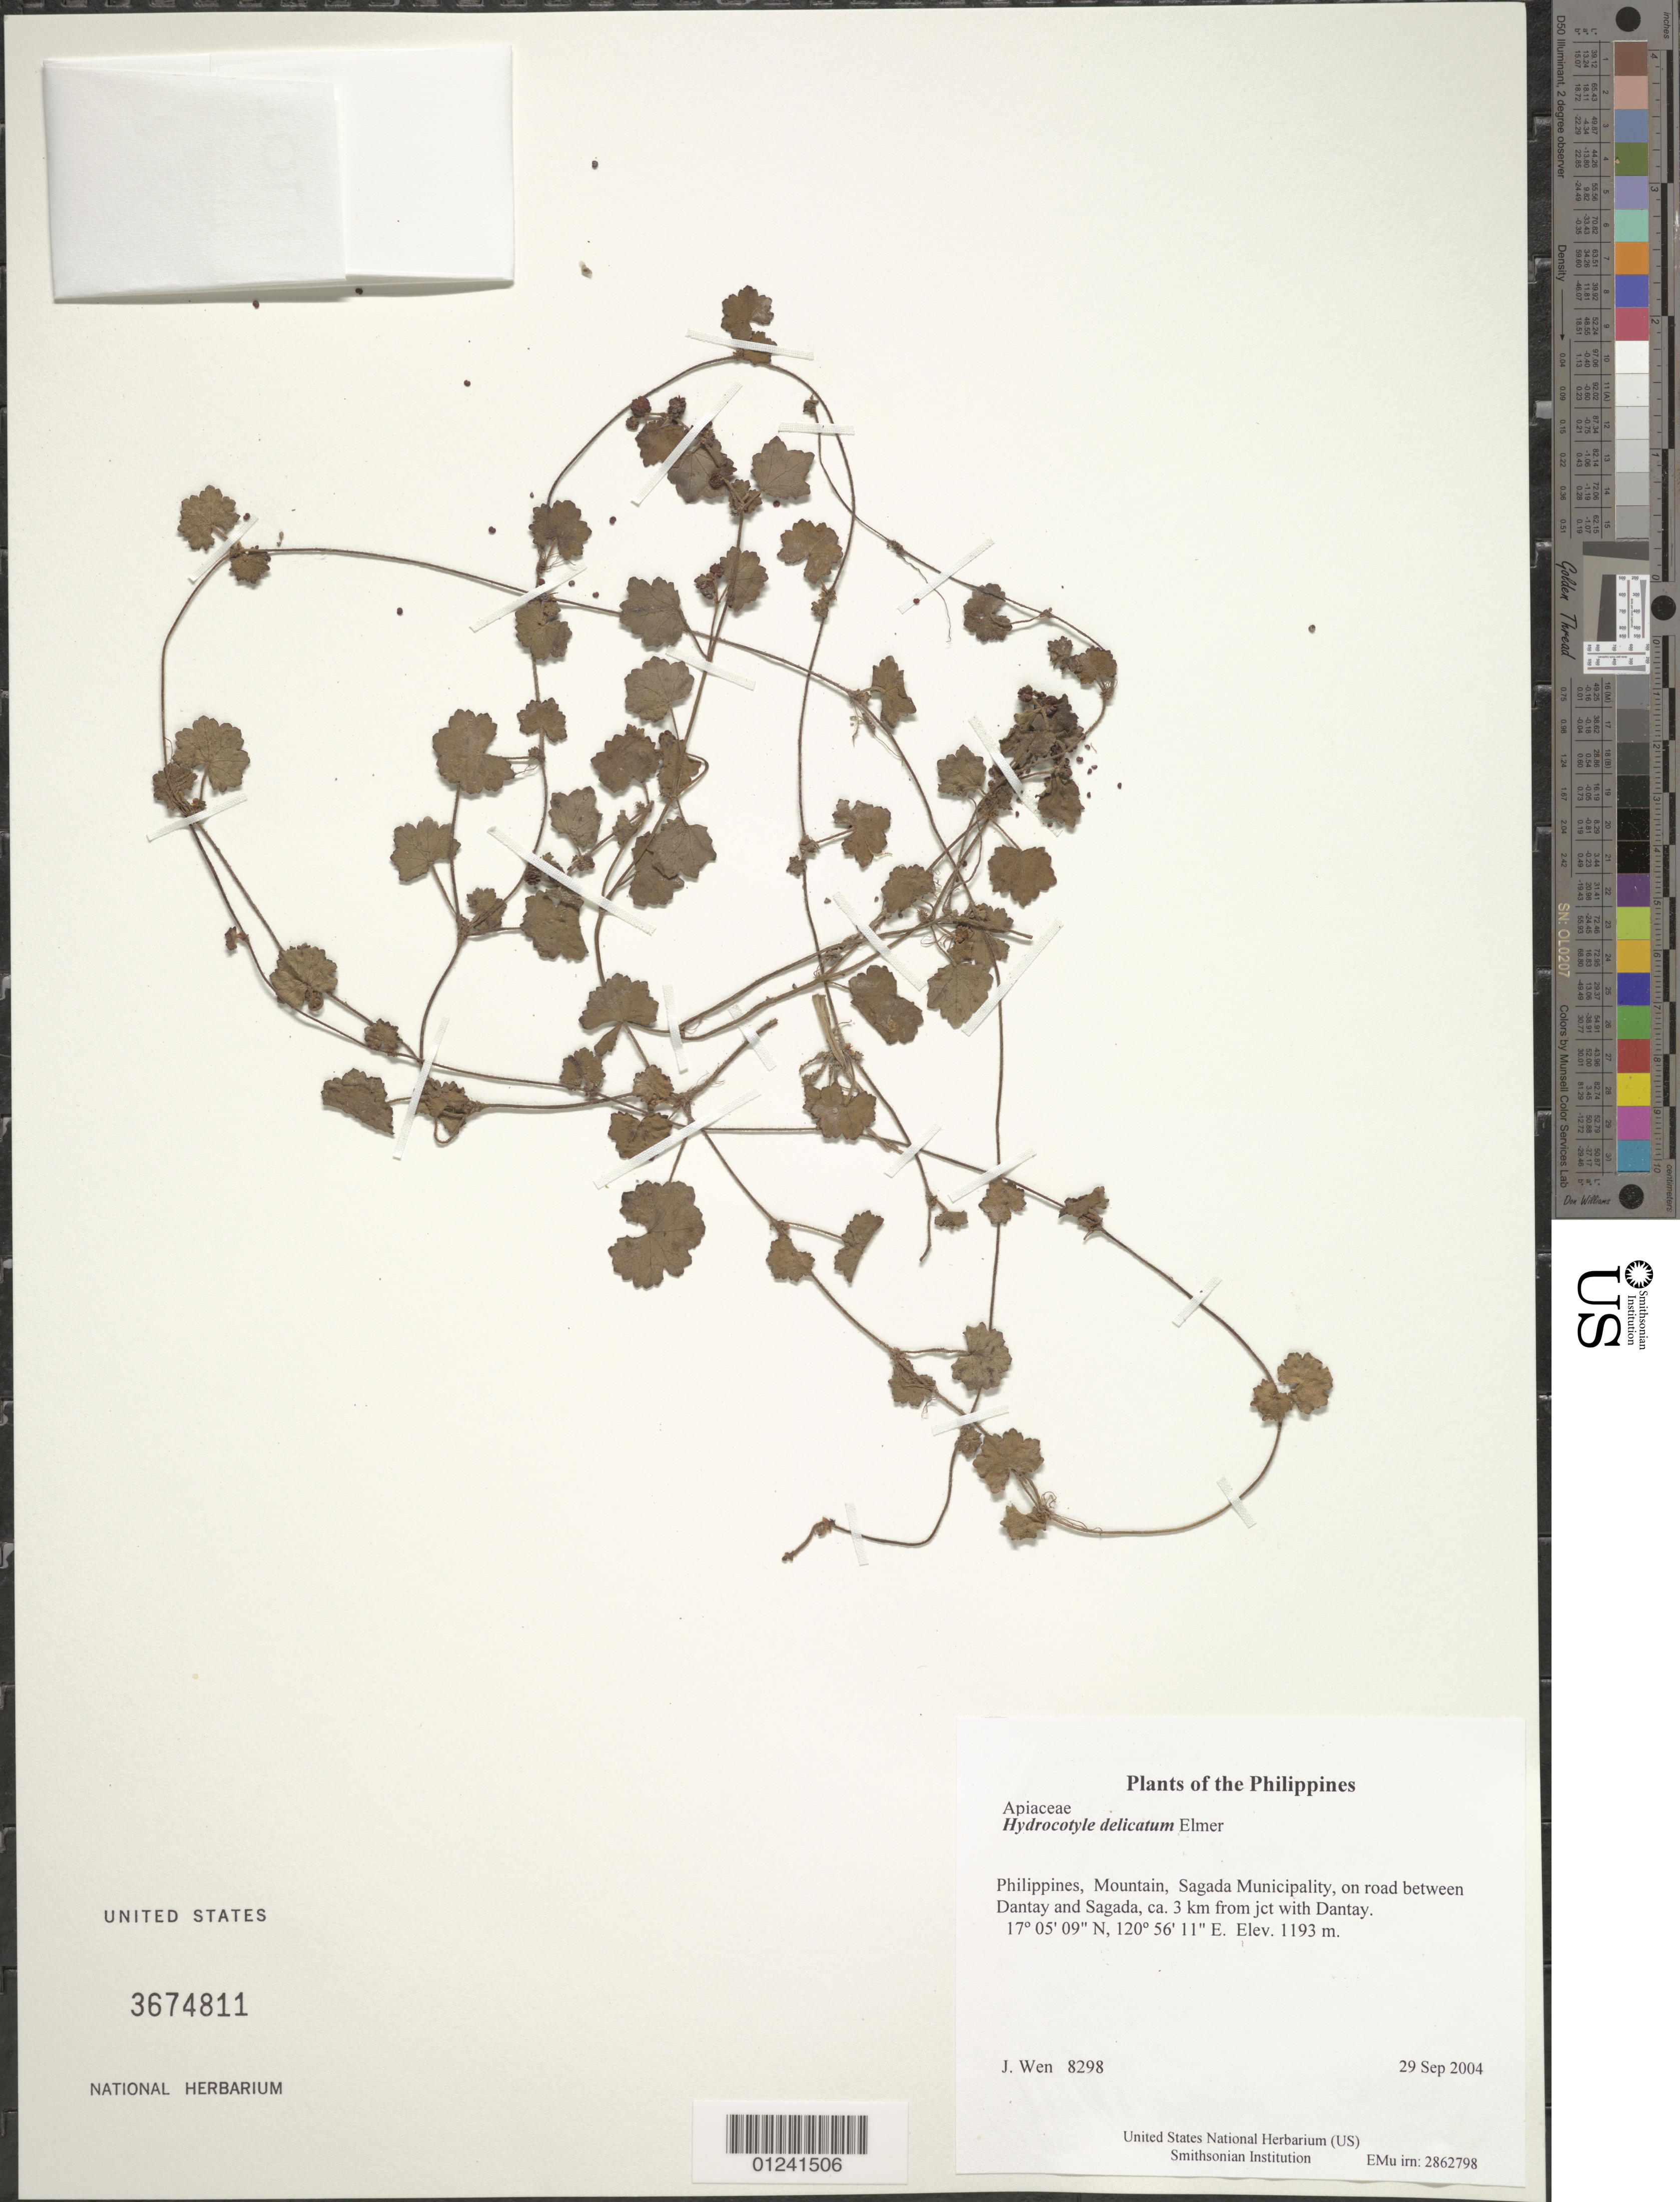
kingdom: Plantae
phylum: Tracheophyta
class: Magnoliopsida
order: Apiales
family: Araliaceae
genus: Hydrocotyle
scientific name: Hydrocotyle delicatum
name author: Elmer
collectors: J. Wen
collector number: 8298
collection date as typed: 29 Sep 2004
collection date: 2004-09-29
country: Philippines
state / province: Cordillera (Administrative Region)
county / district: Mountain province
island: Luzon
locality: Sagada Municipality, on road between Dantay and Sagada, ca. 3 km from jct with Dantay.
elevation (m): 1193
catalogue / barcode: US 3674811